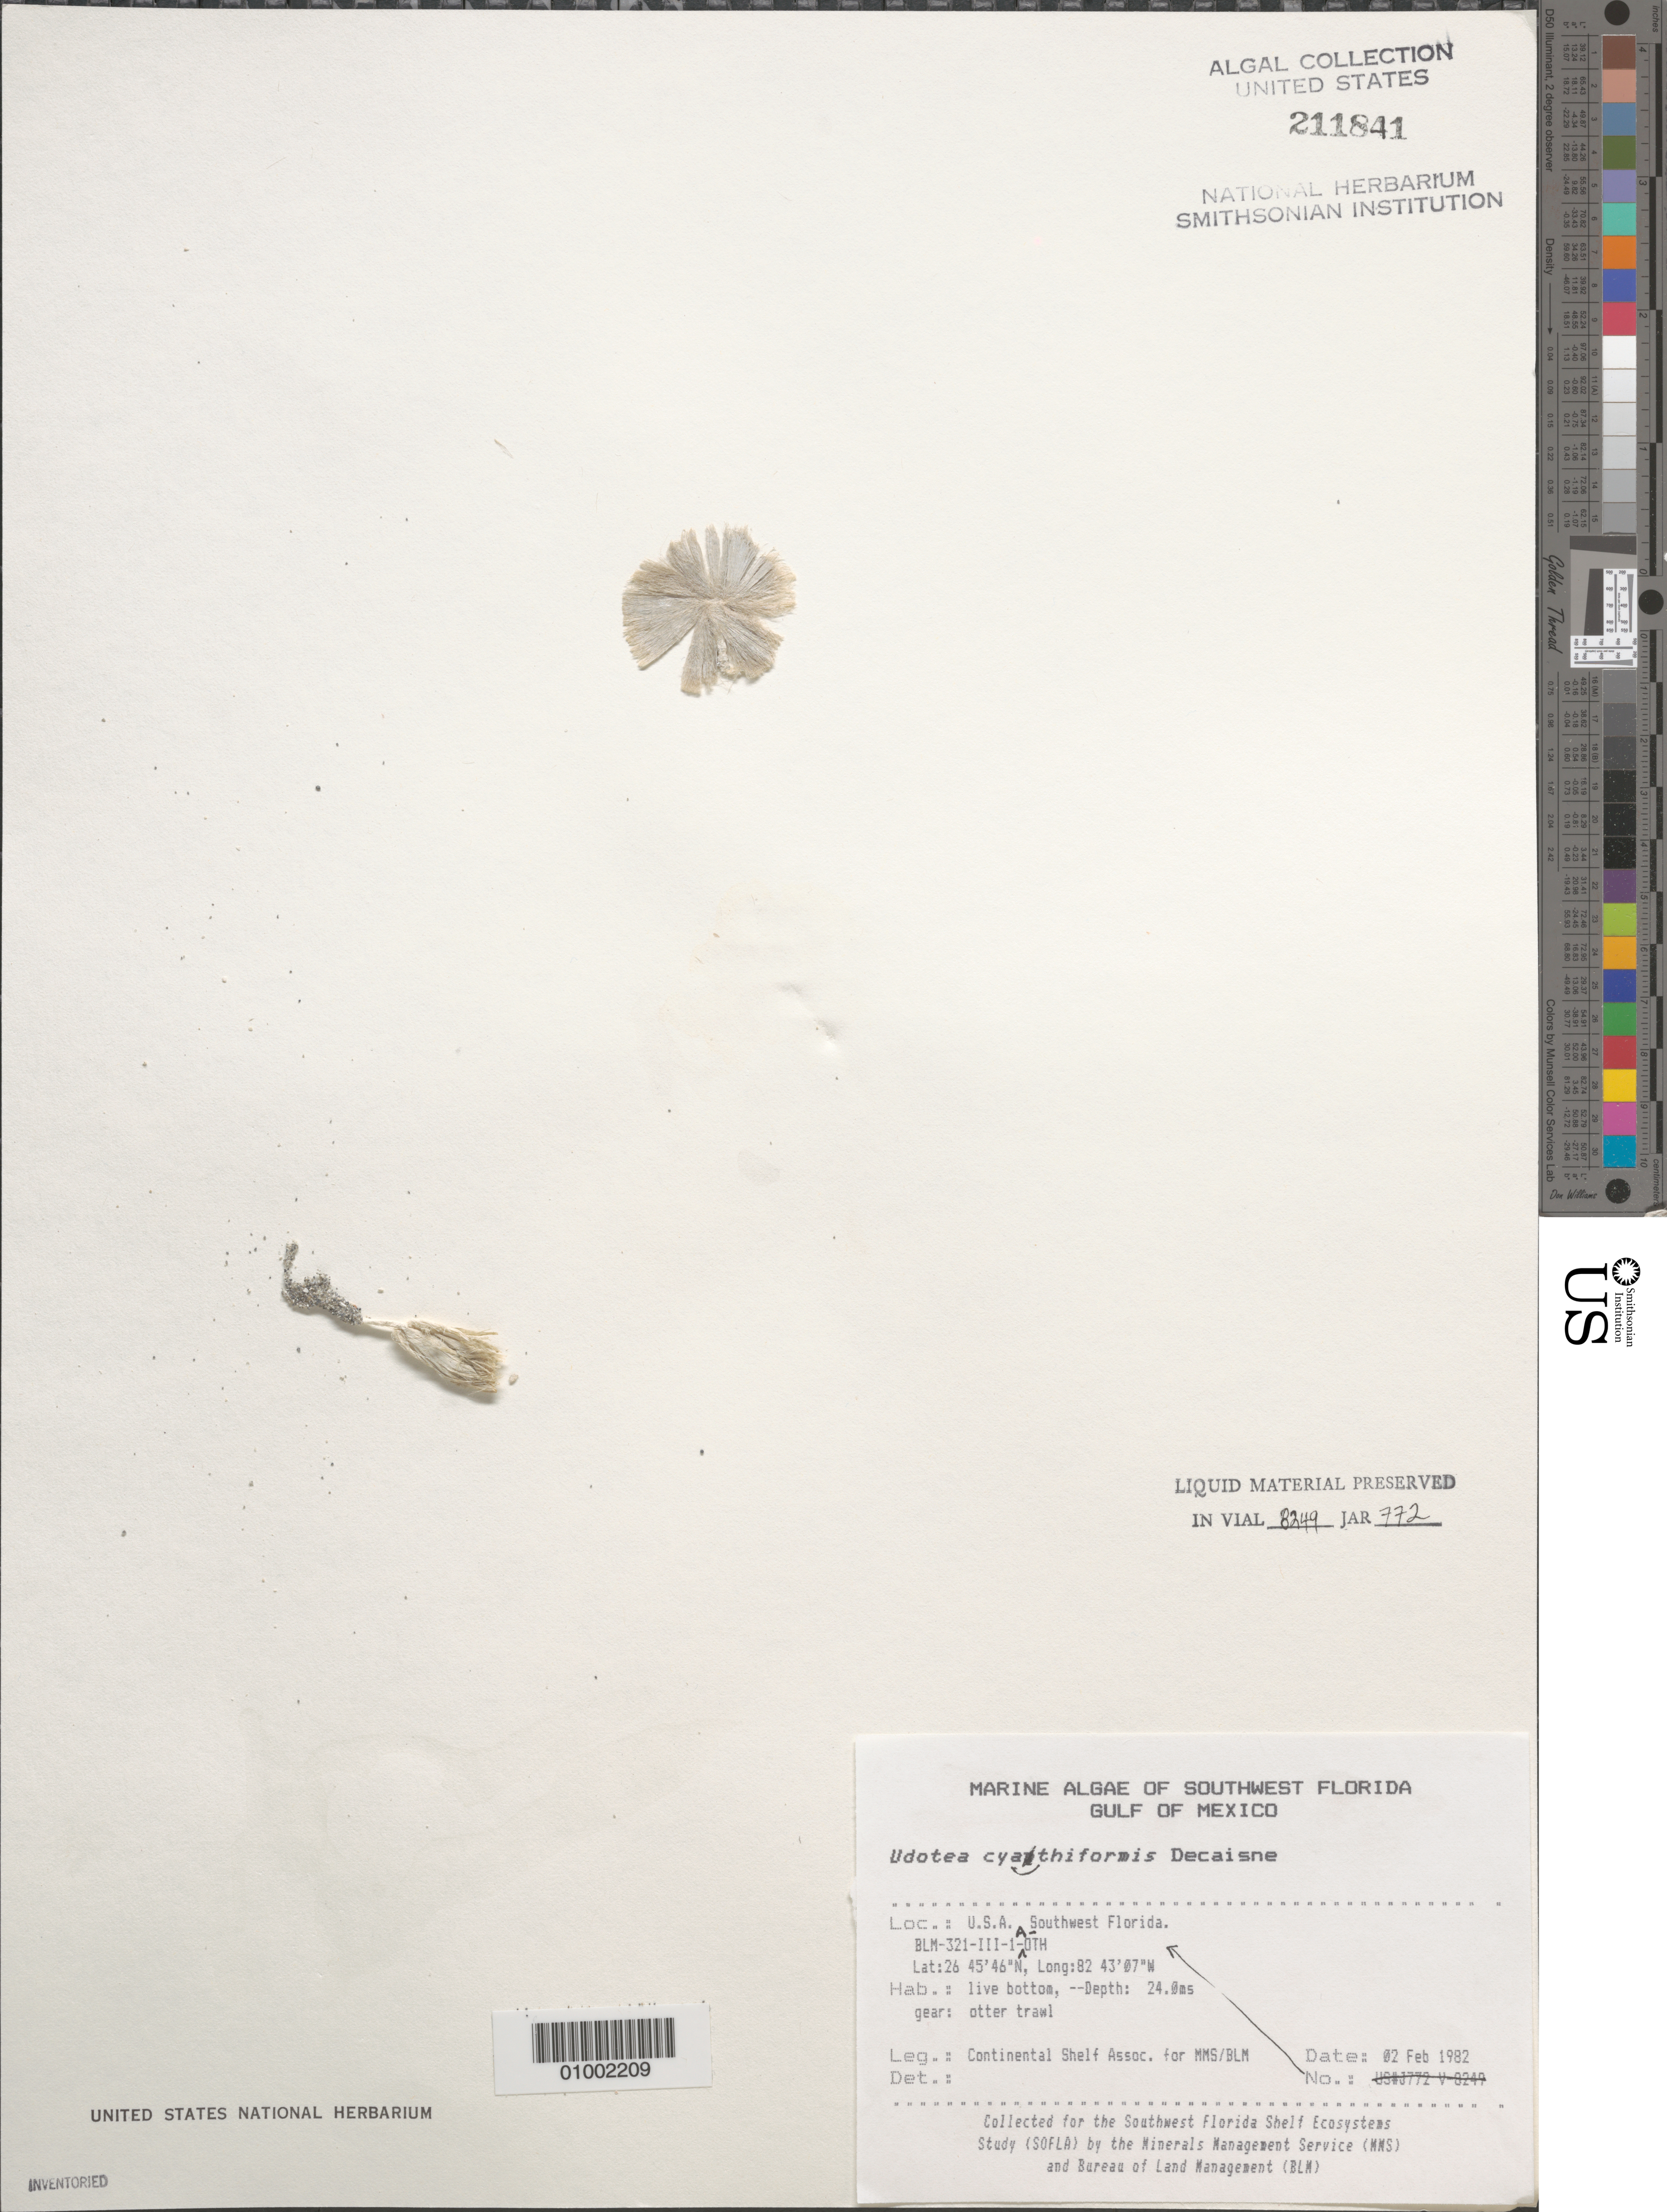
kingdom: Plantae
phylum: Chlorophyta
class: Ulvophyceae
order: Bryopsidales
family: Udoteaceae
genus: Udotea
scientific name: Udotea cyathiformis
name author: Decne.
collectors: Continental Shelf Associates for the MMS/BLM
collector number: BLM-321-III-1-A-OTH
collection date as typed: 02 Feb 1982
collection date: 1982-02-02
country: United States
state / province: Florida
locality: Gulf of Mexico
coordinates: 26 45'46"N, 82 43'07"W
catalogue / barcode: US 211841